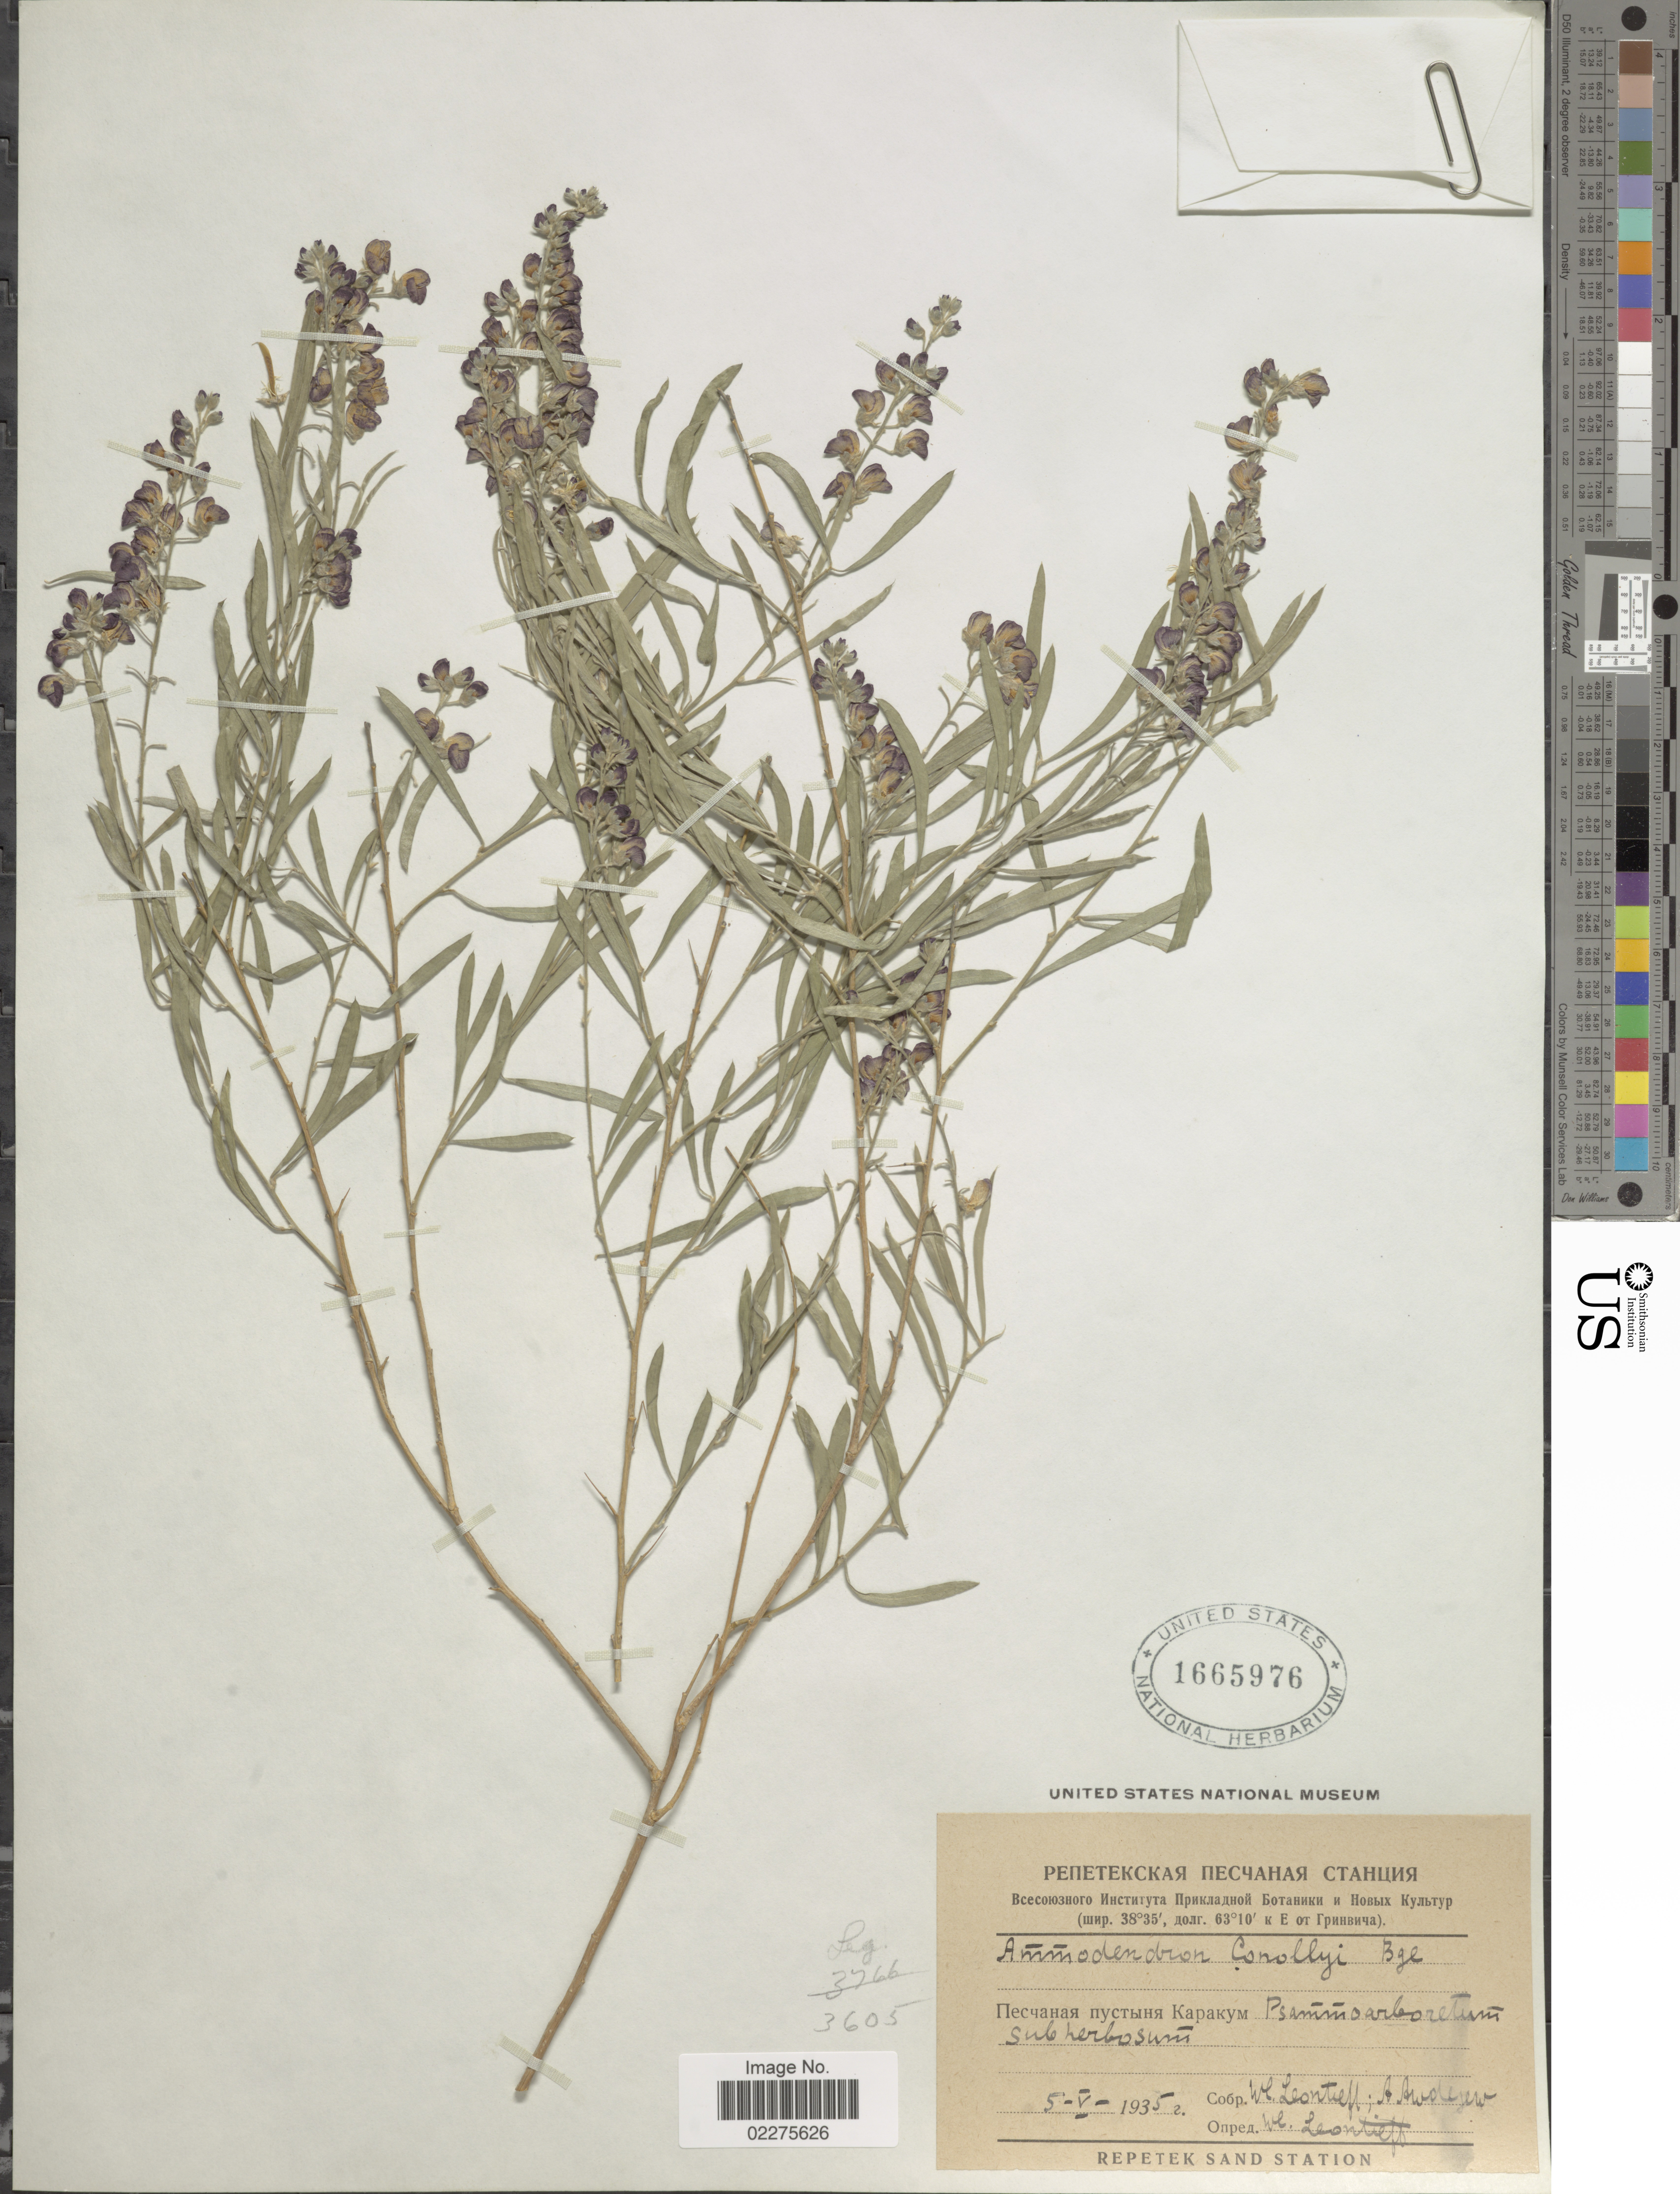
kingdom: Plantae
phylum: Tracheophyta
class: Magnoliopsida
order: Fabales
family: Fabaceae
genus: Ammodendron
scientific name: Ammodendron conollyi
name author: Bunge ex Boiss.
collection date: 1935-05-05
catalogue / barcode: US 1665976